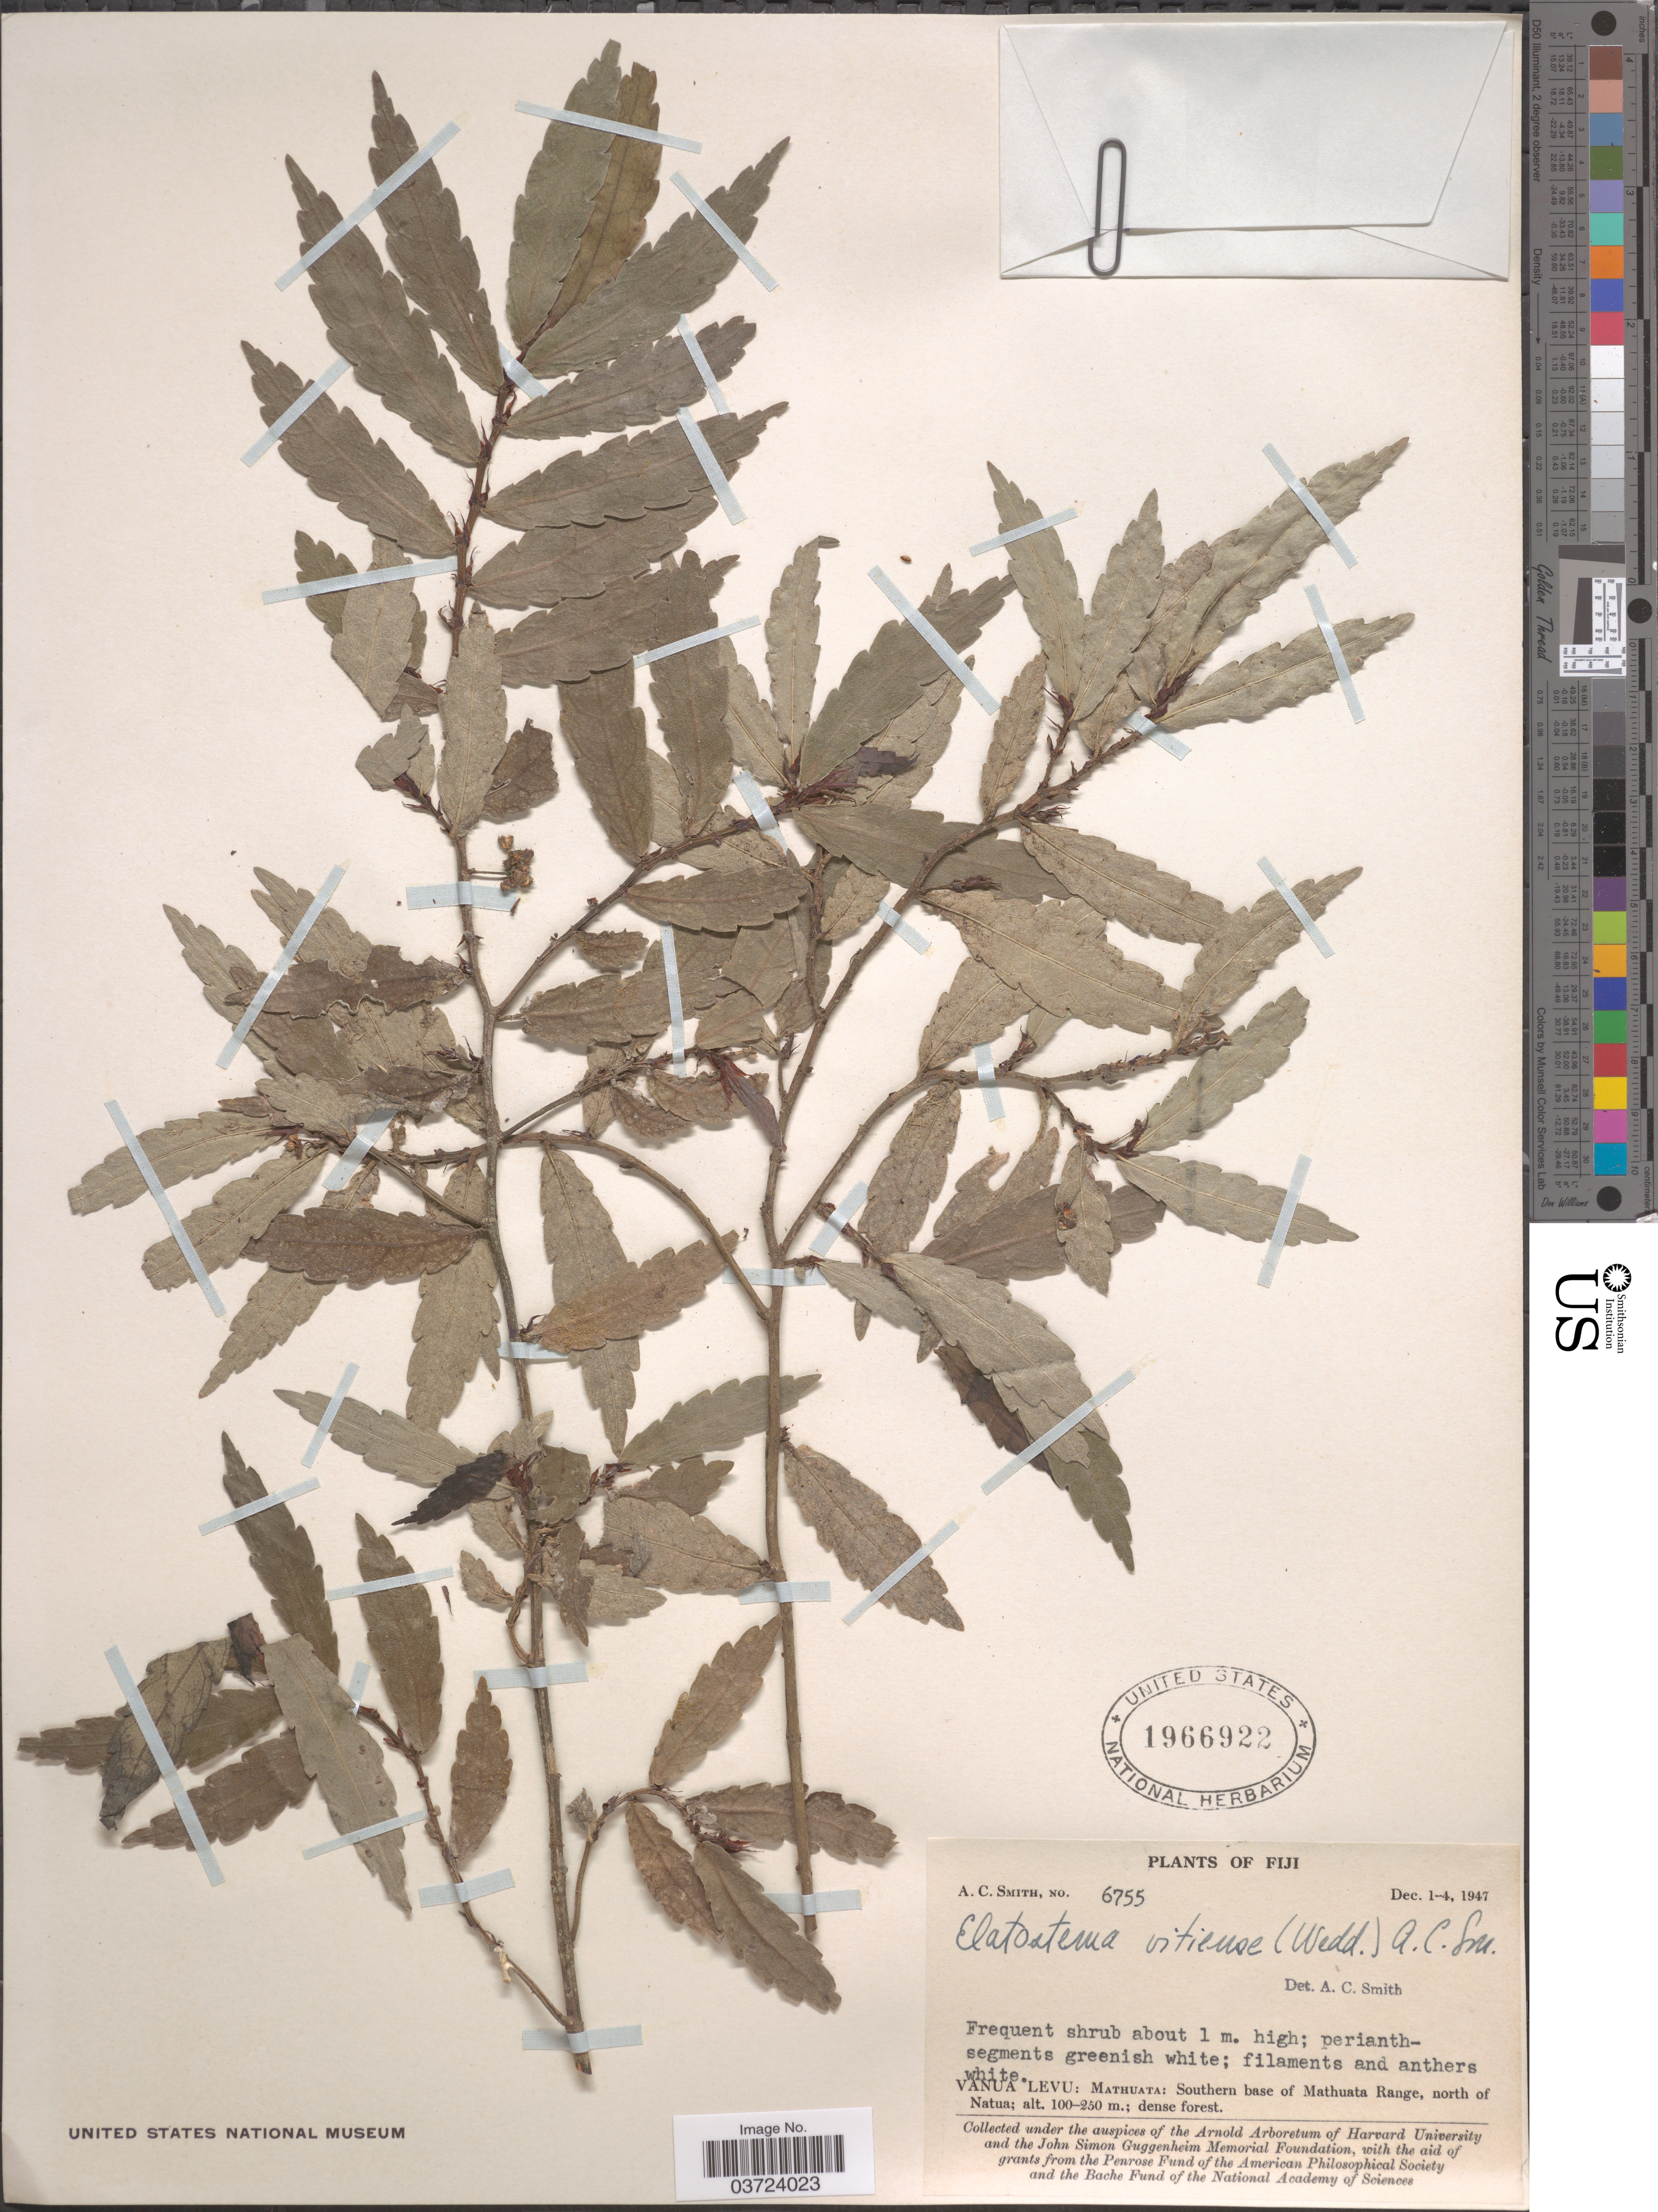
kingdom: Plantae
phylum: Tracheophyta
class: Magnoliopsida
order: Rosales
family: Urticaceae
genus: Elatostema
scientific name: Elatostema vitiense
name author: (A. Gray ex Wedd.) A.C. Sm.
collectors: A. C. Smith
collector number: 6755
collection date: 1947-12-01/1947-12-04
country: Fiji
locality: Vanua Levu: Mathuata: Southern base of Mathuata Range, north of Natua.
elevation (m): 100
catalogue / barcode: US 1966922